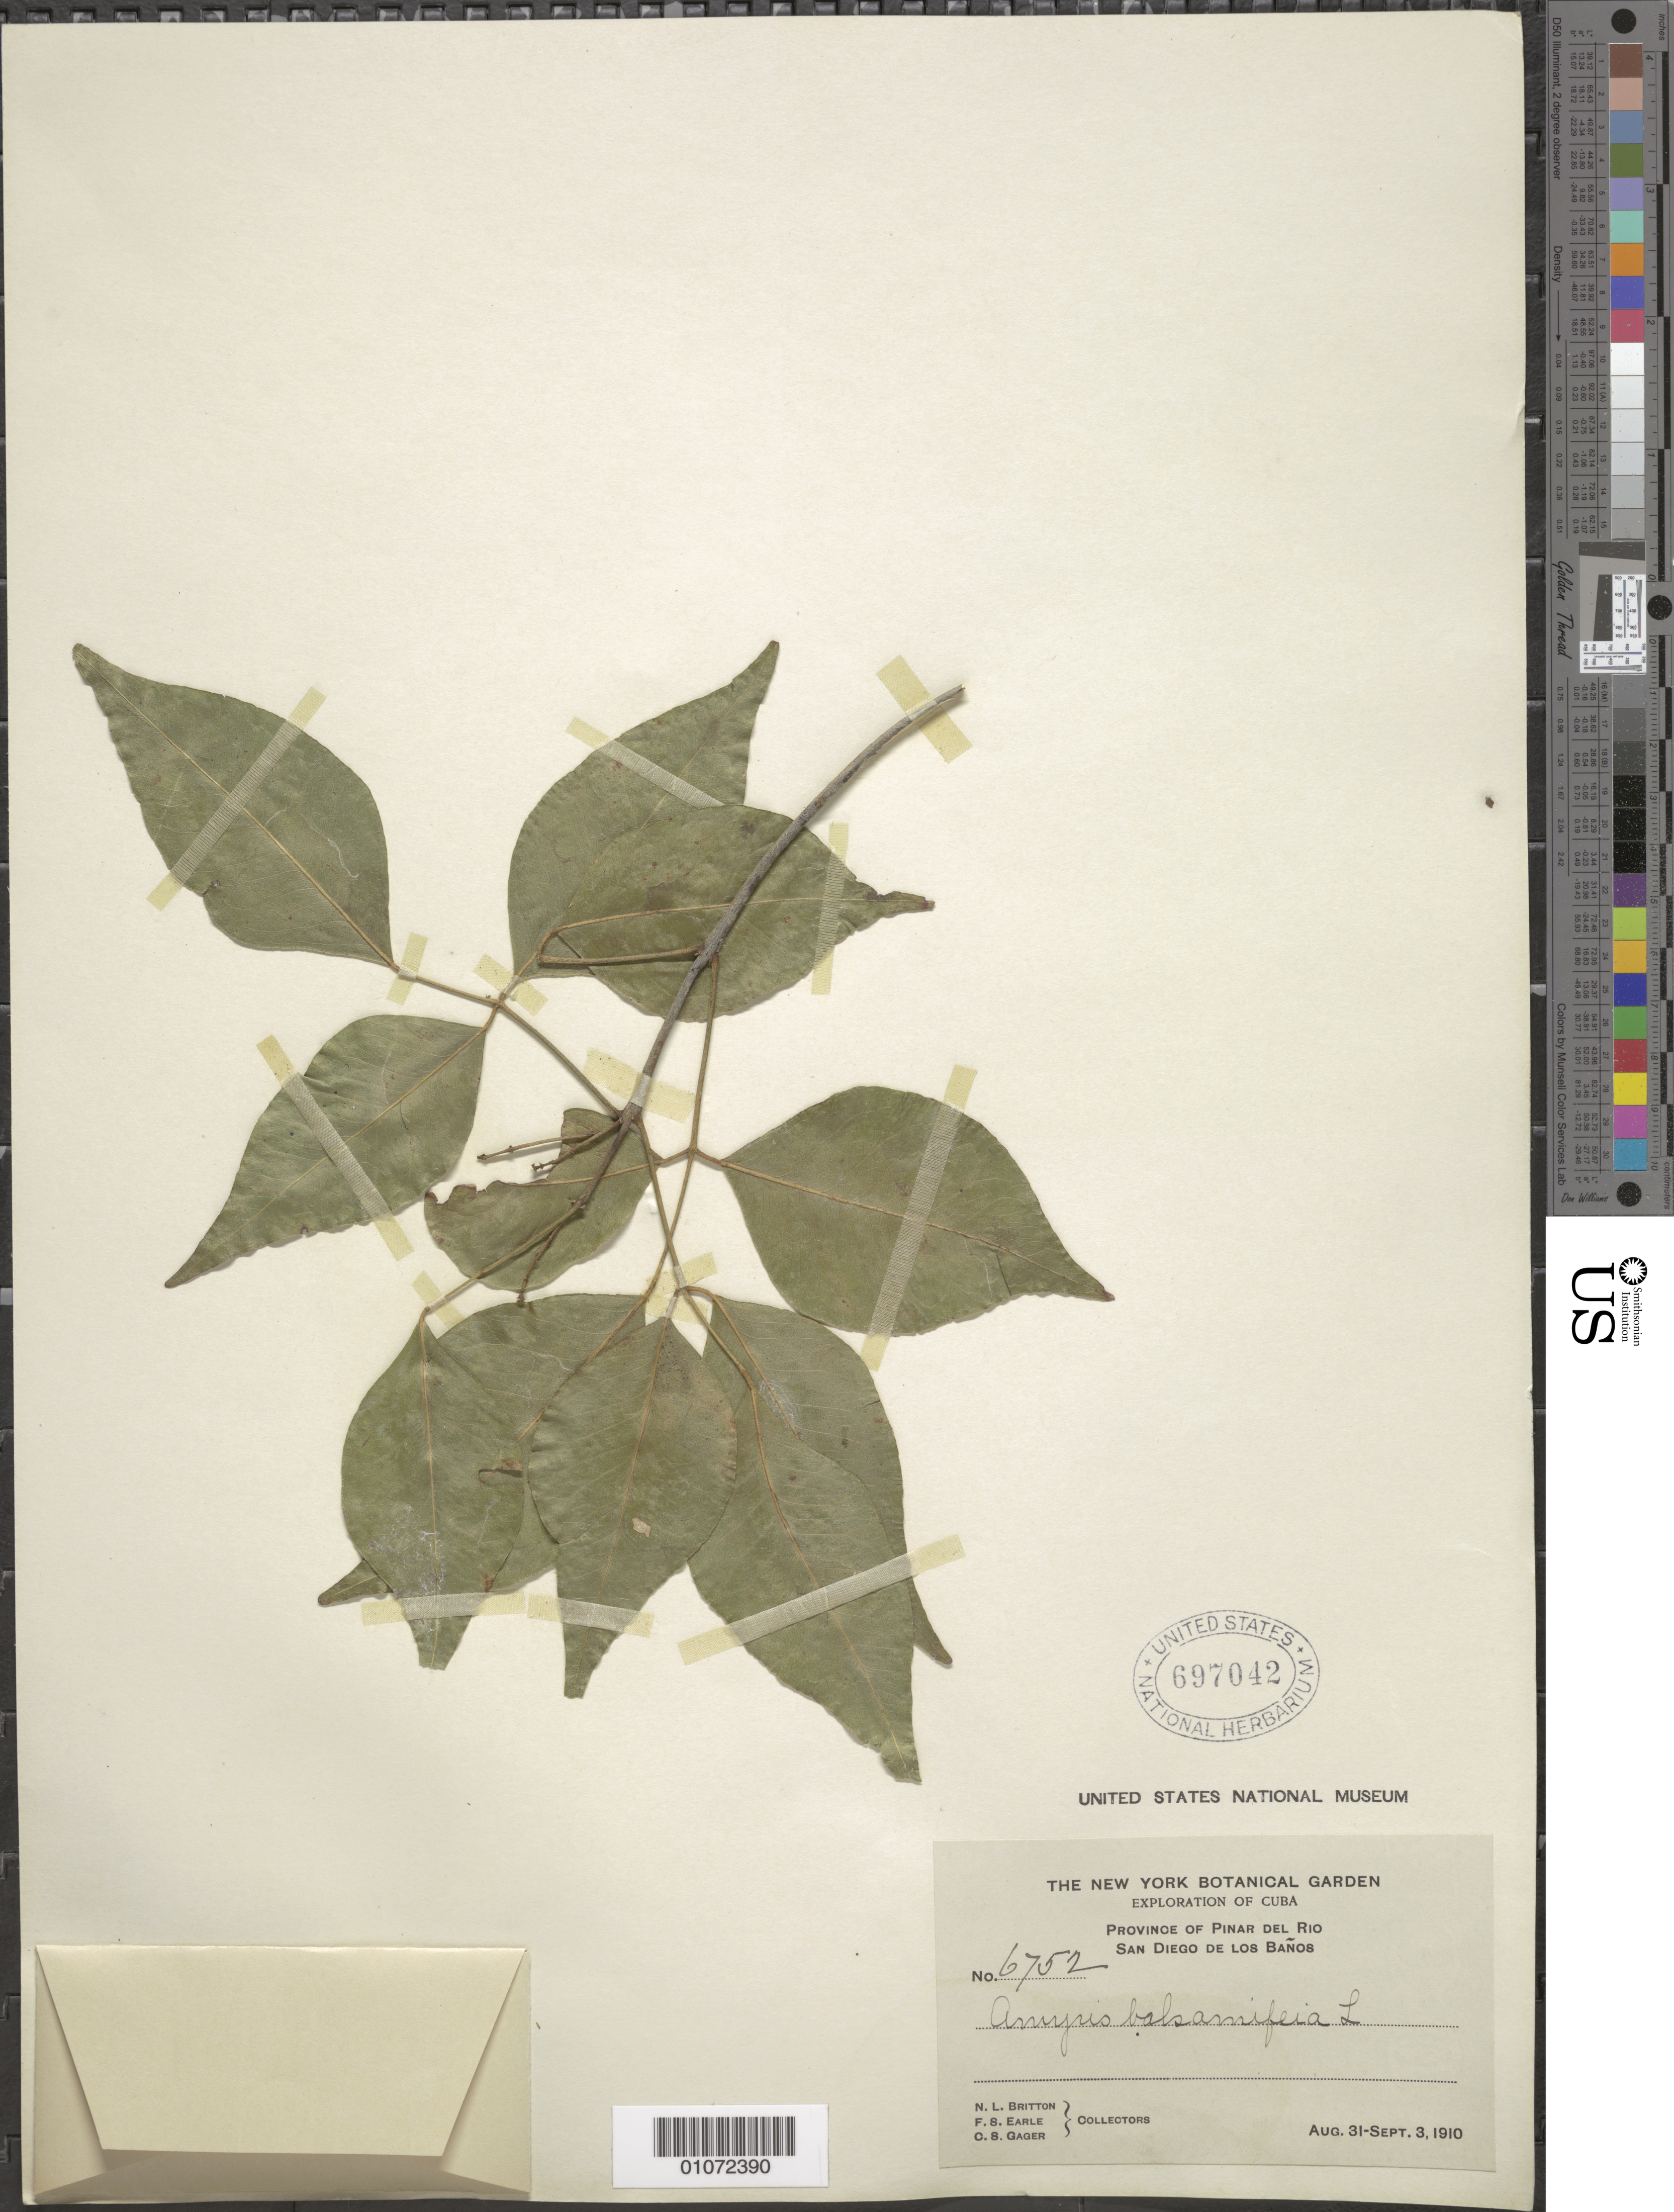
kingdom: Plantae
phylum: Tracheophyta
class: Magnoliopsida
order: Sapindales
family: Rutaceae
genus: Amyris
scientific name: Amyris balsamifera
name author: L.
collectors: N. Britton, F. S. Earle & C. Gager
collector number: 6752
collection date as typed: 31 Aug 1910 to 03 Sep 1910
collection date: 1910-08-31/1910-09-03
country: Cuba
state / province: Pinar del Rio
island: Cuba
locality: San Diego de Los Baños,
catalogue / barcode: US 697042